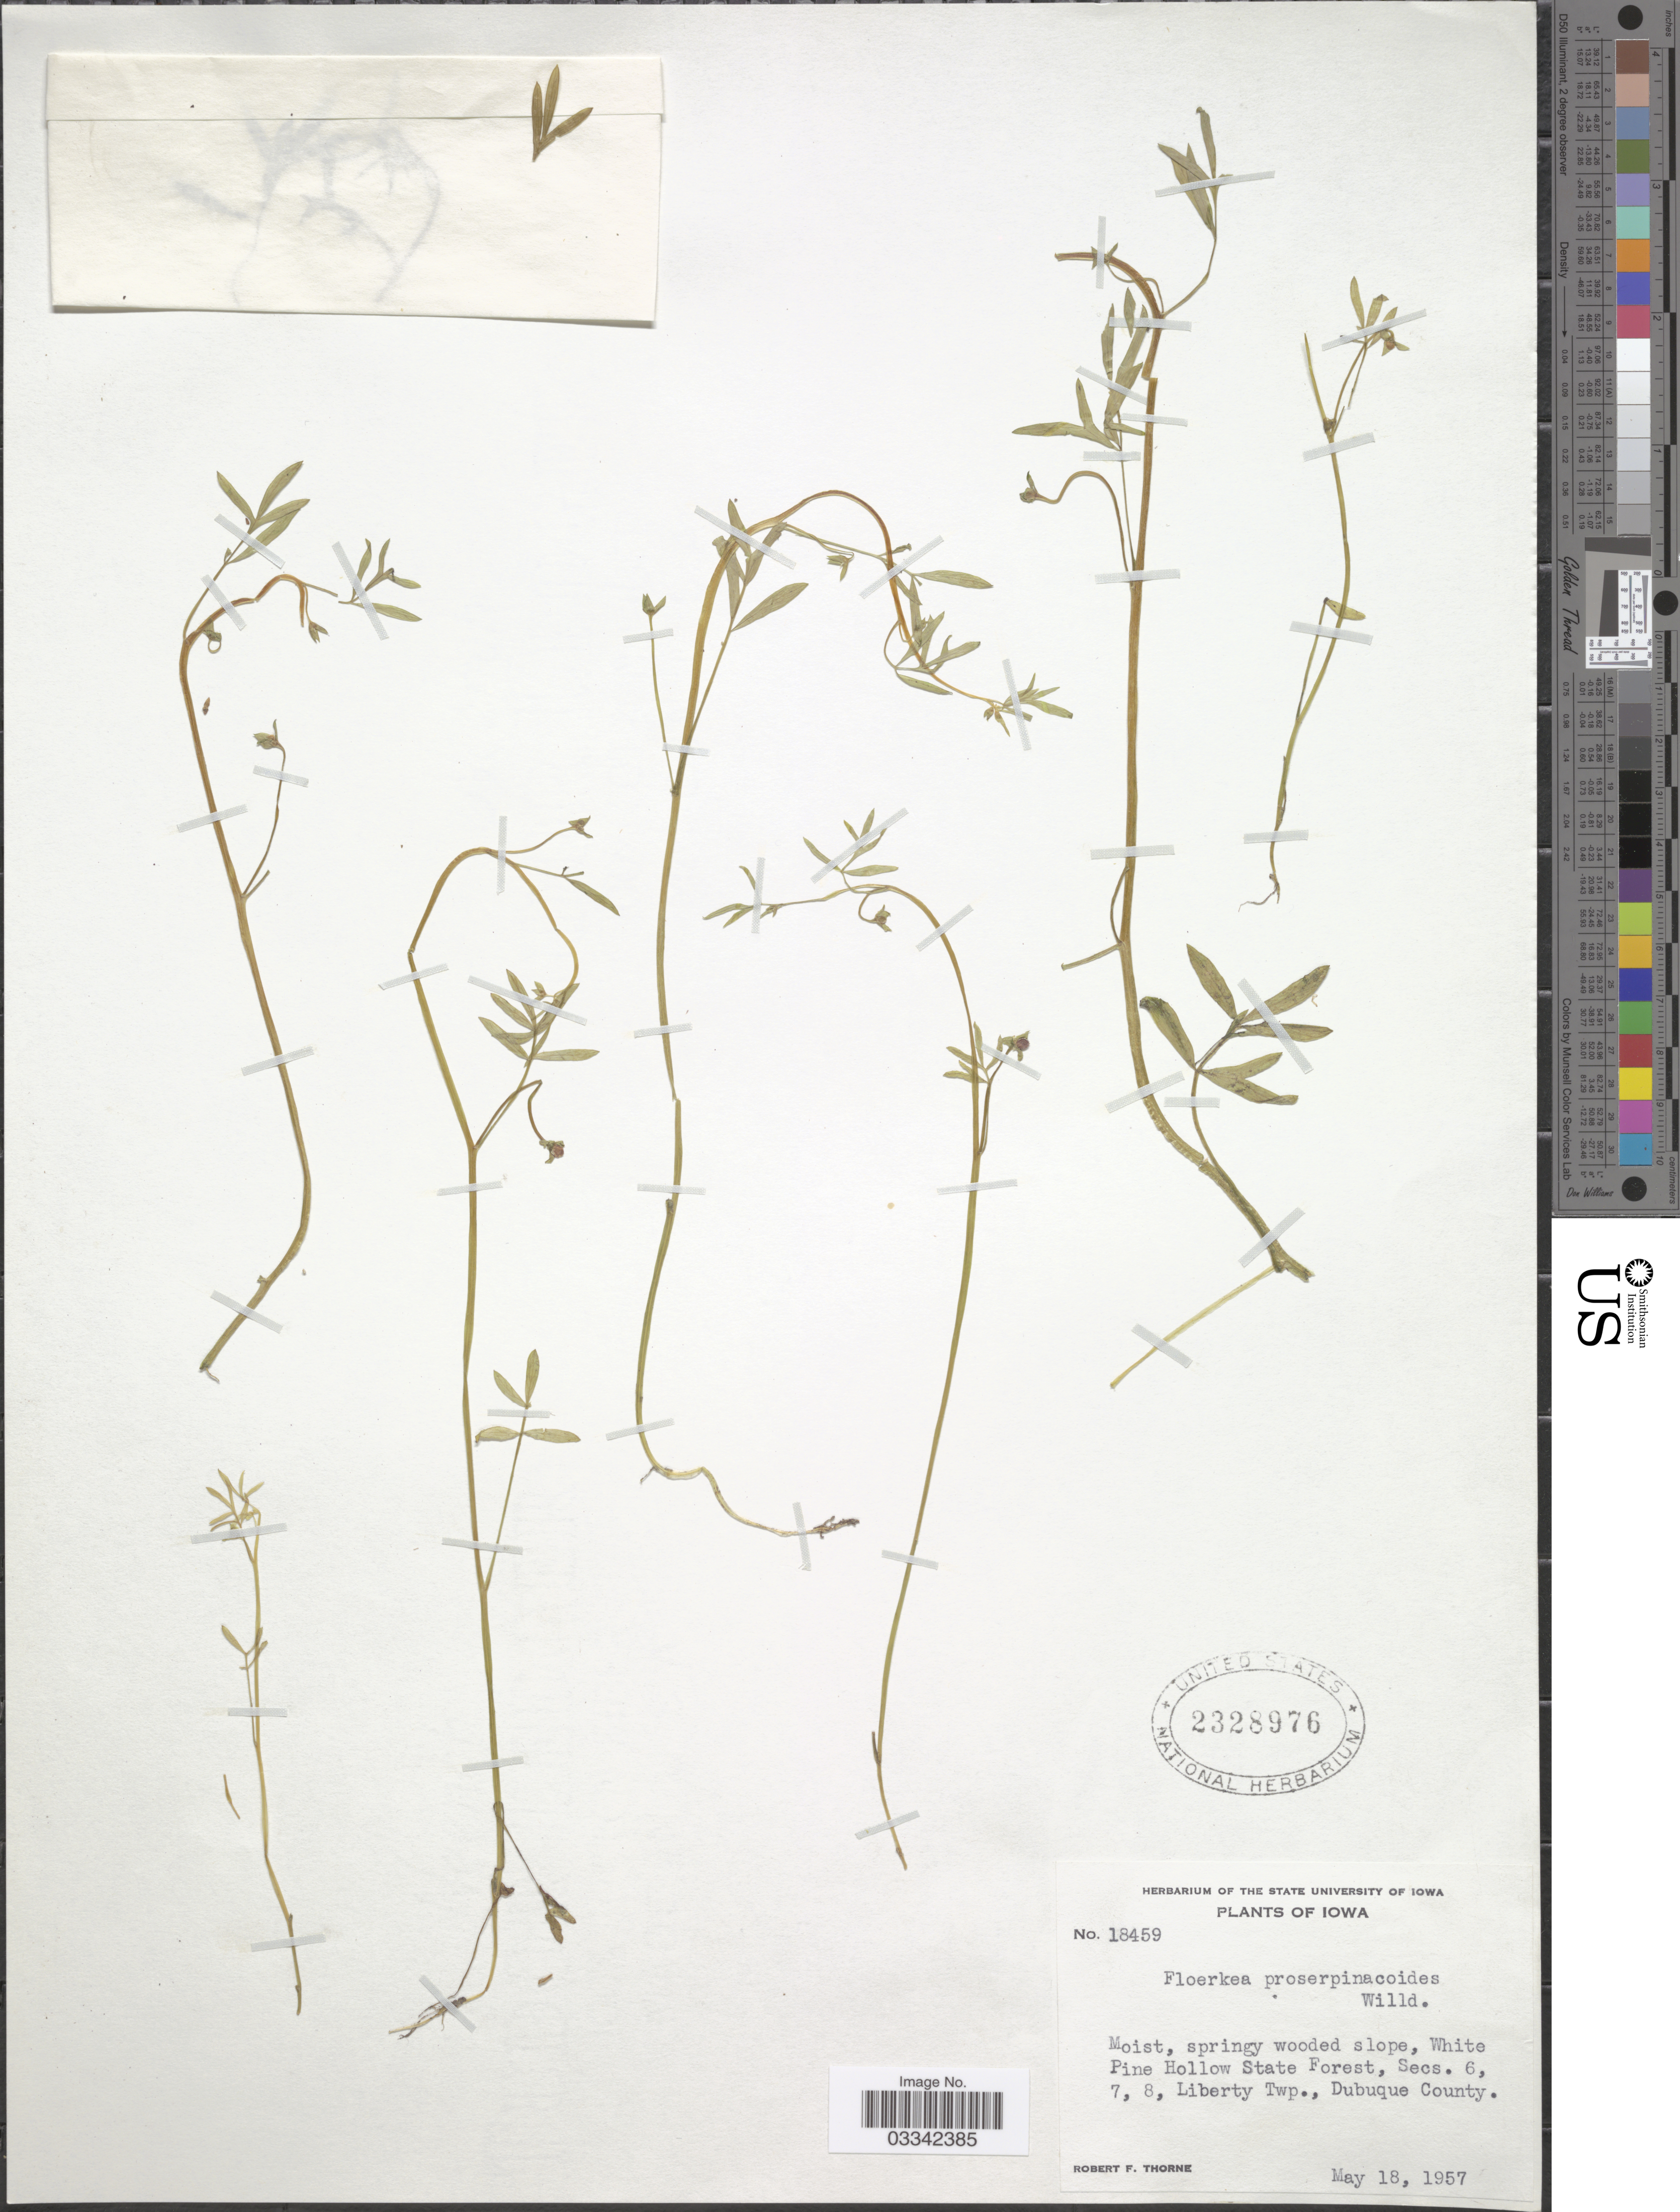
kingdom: Plantae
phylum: Tracheophyta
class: Magnoliopsida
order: Brassicales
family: Limnanthaceae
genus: Floerkea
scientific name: Floerkea proserpinacoides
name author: Willd.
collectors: R. F. Thorne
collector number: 18459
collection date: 1957-05-18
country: United States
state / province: Iowa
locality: White Pine Hollow State Forest, Secs. 6, 7, 8, Liberty Twp., Dubuque County.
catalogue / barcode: US 2328976